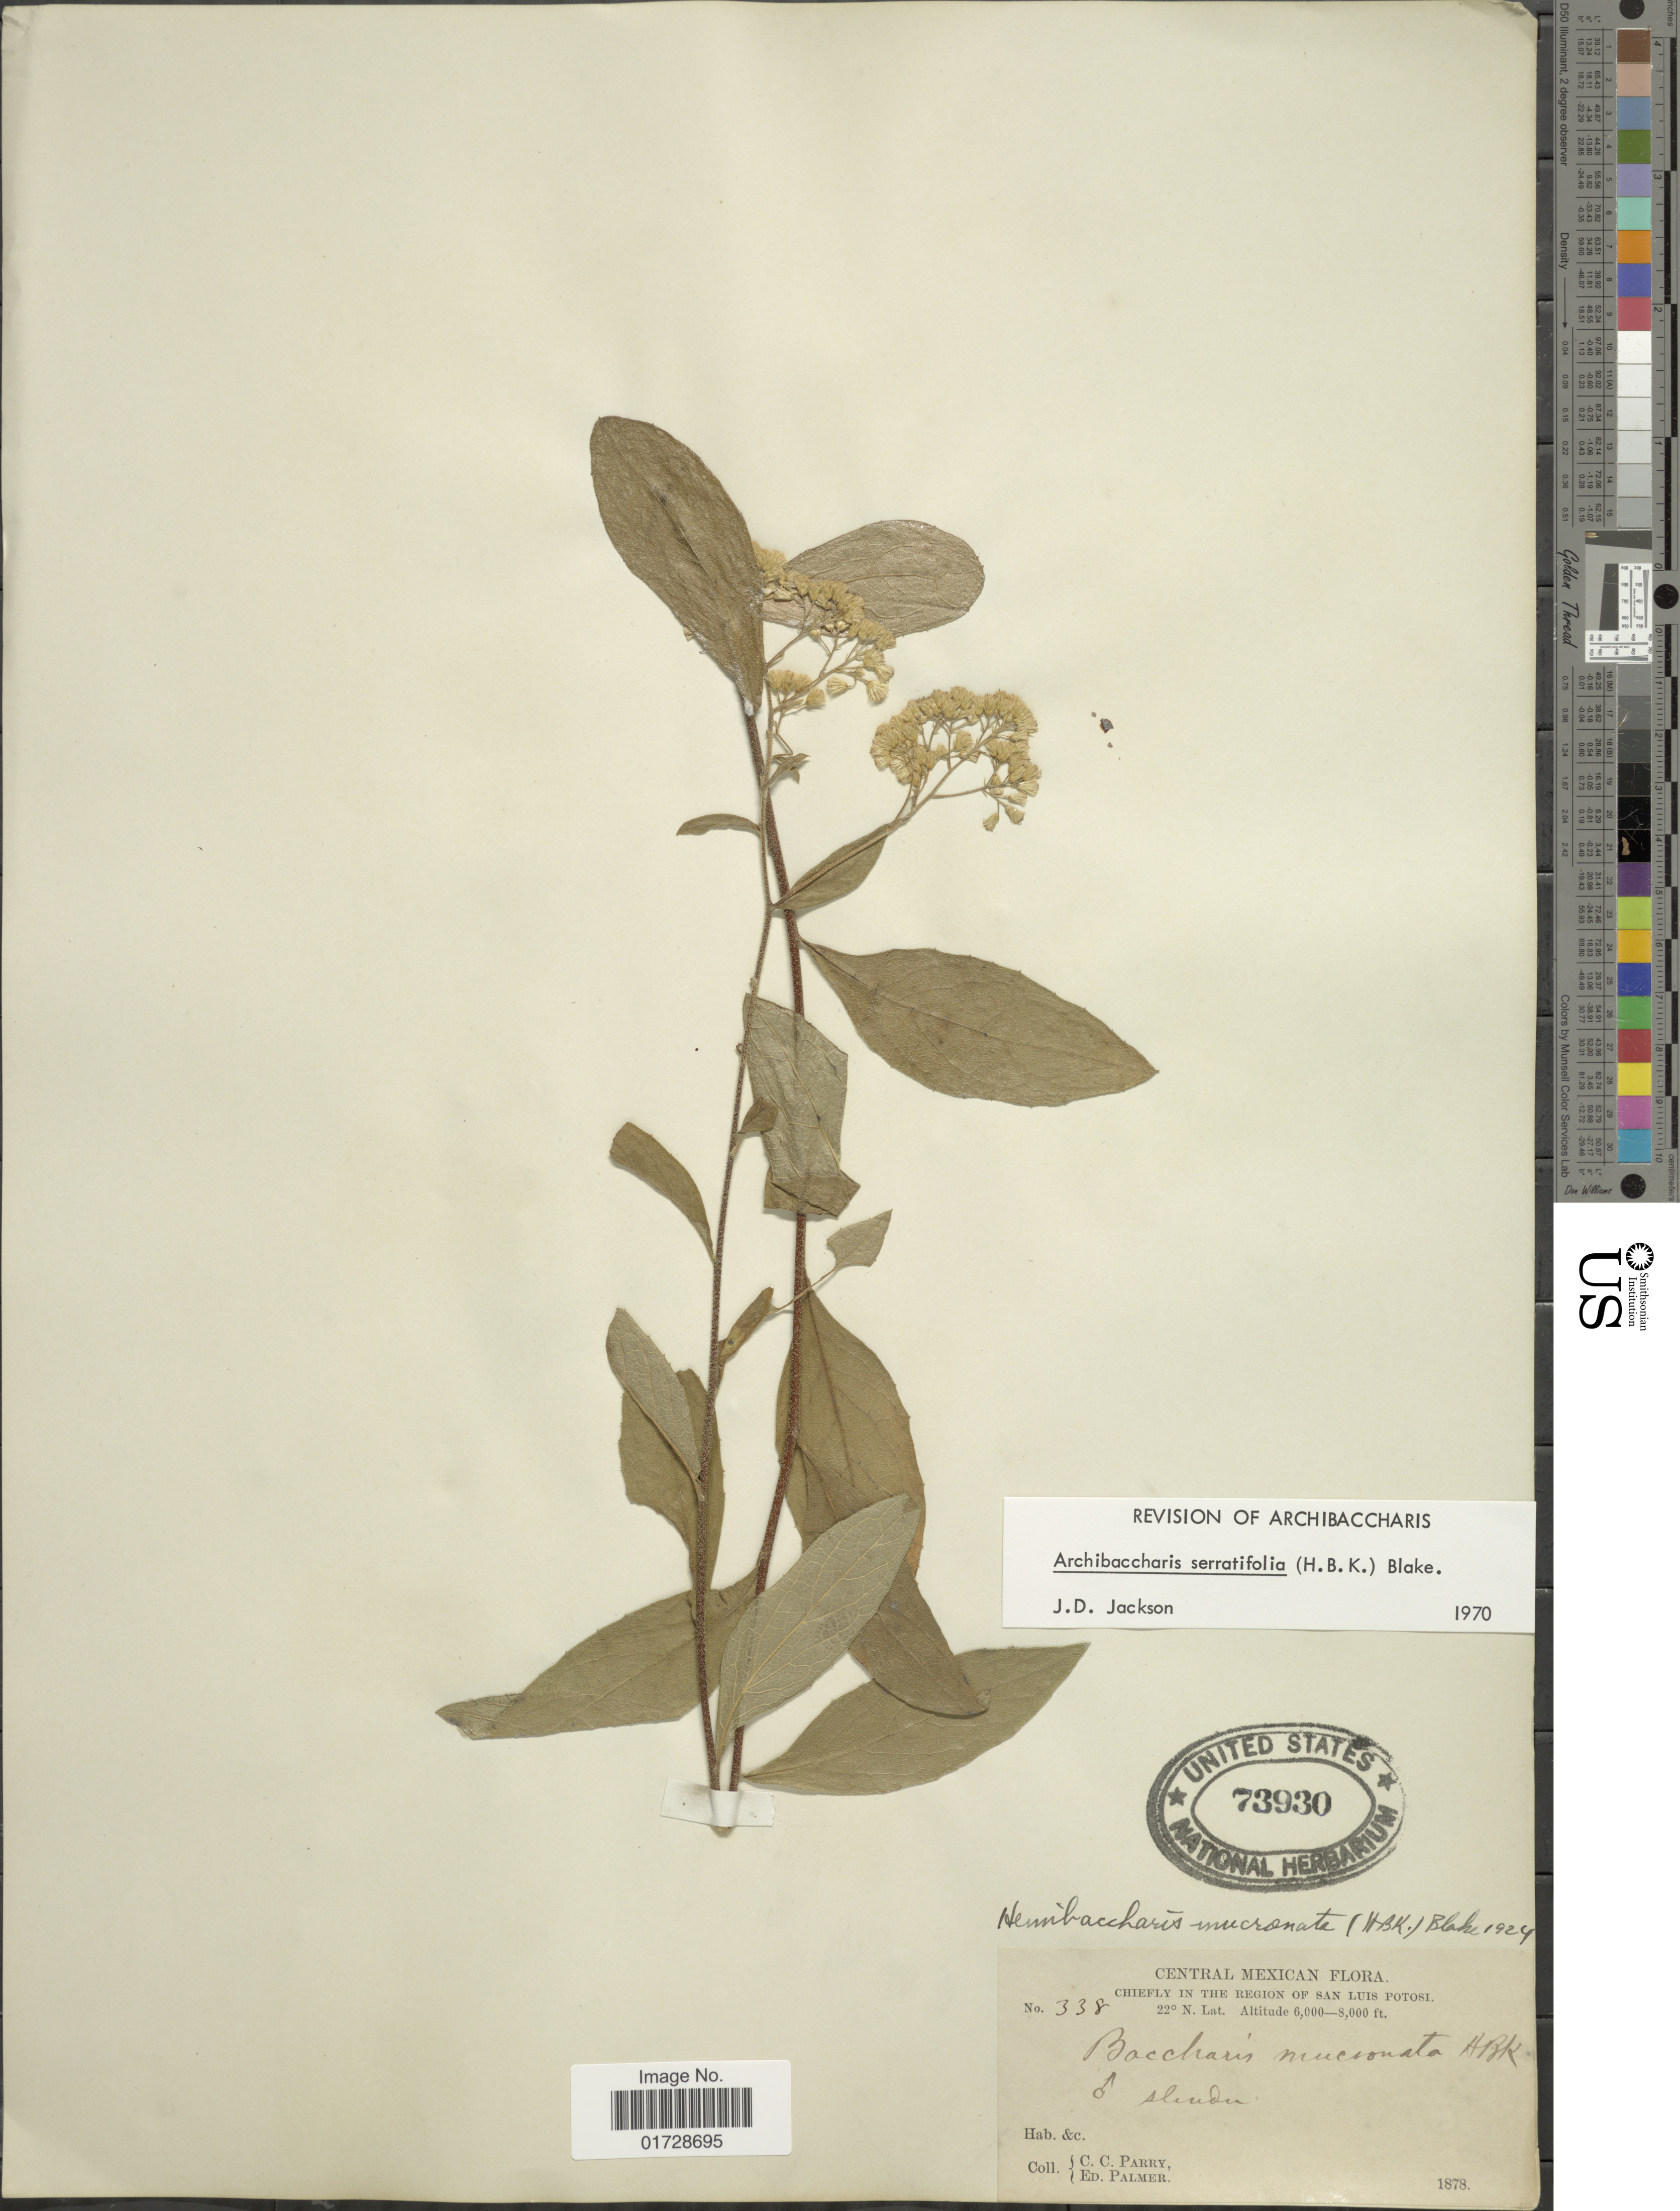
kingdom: Plantae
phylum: Tracheophyta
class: Magnoliopsida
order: Asterales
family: Asteraceae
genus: Archibaccharis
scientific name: Archibaccharis serratifolia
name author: (Kunth) S.F. Blake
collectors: C. C. Parry & E. Palmer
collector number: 338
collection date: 1878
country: Mexico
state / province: San Luis Potosí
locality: Central Mexican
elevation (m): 1829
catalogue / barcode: US 73930